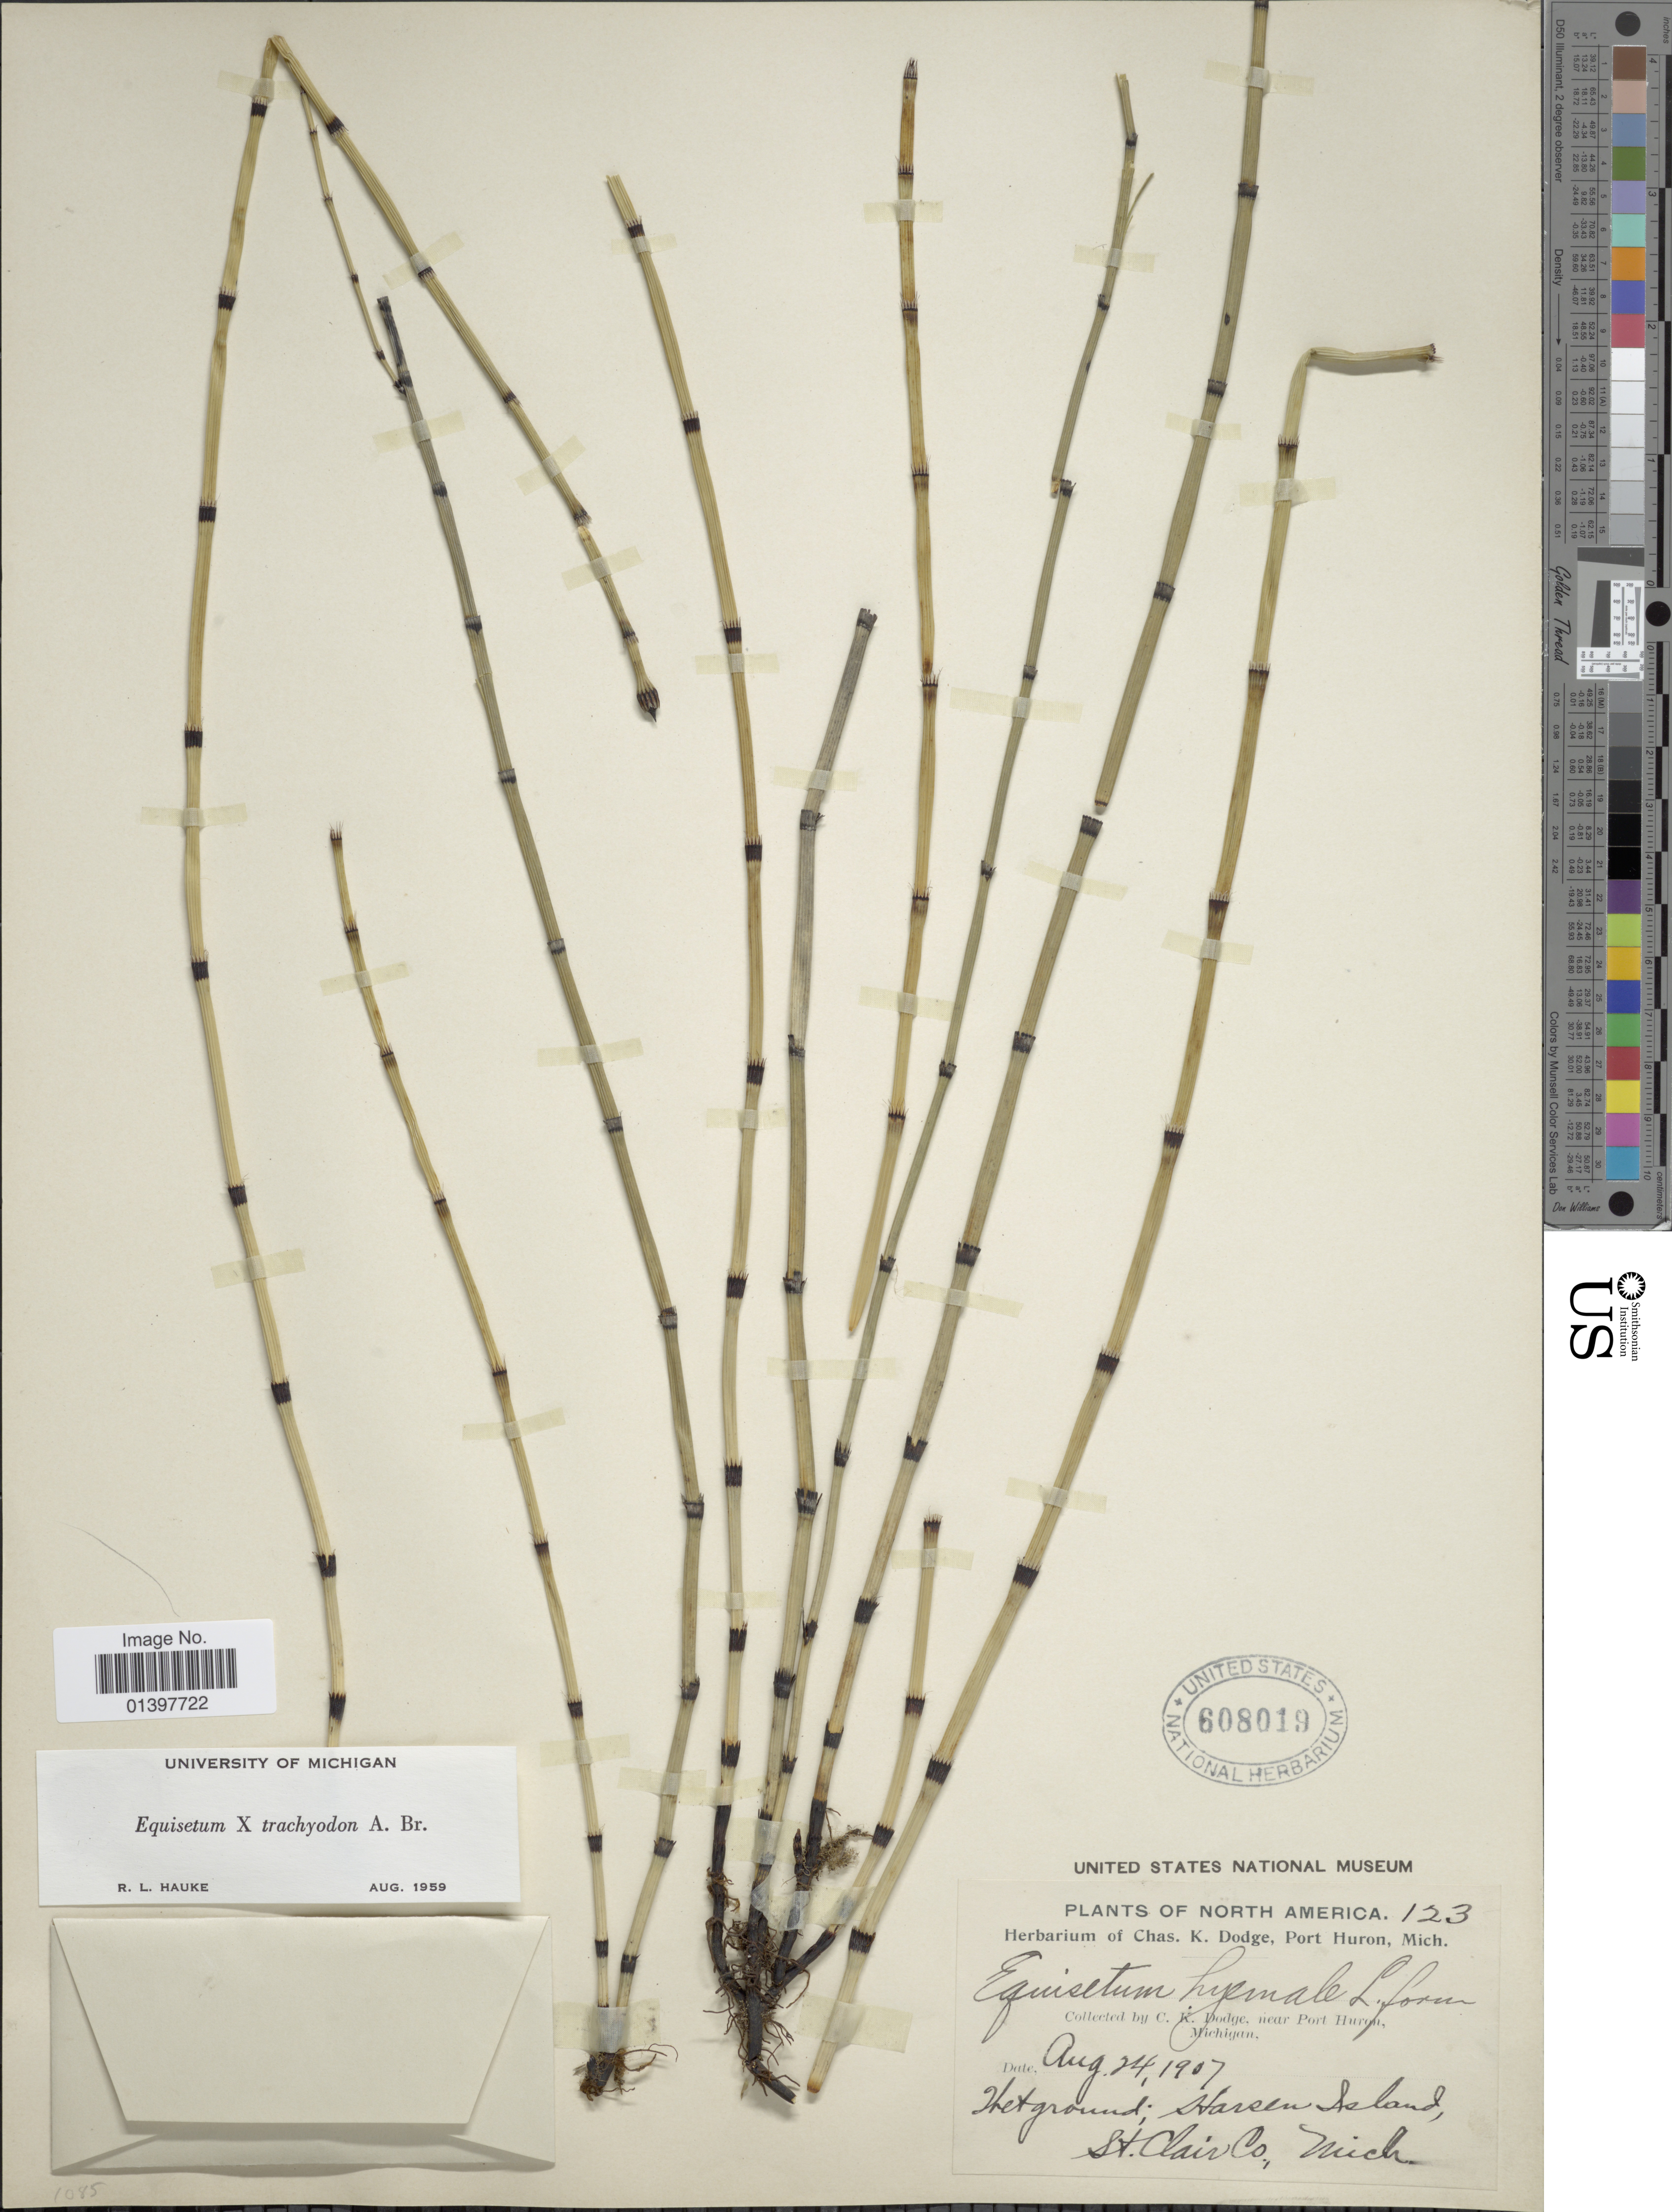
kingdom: Plantae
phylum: Tracheophyta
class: Polypodiopsida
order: Equisetales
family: Equisetaceae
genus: Equisetum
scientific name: Equisetum x trachyodon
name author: A. Braun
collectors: C. Dodge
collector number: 123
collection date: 1907-08-24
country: United States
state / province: Michigan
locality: North America, Wet ground; Harsen Island, St. Clair Co.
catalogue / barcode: US 608019